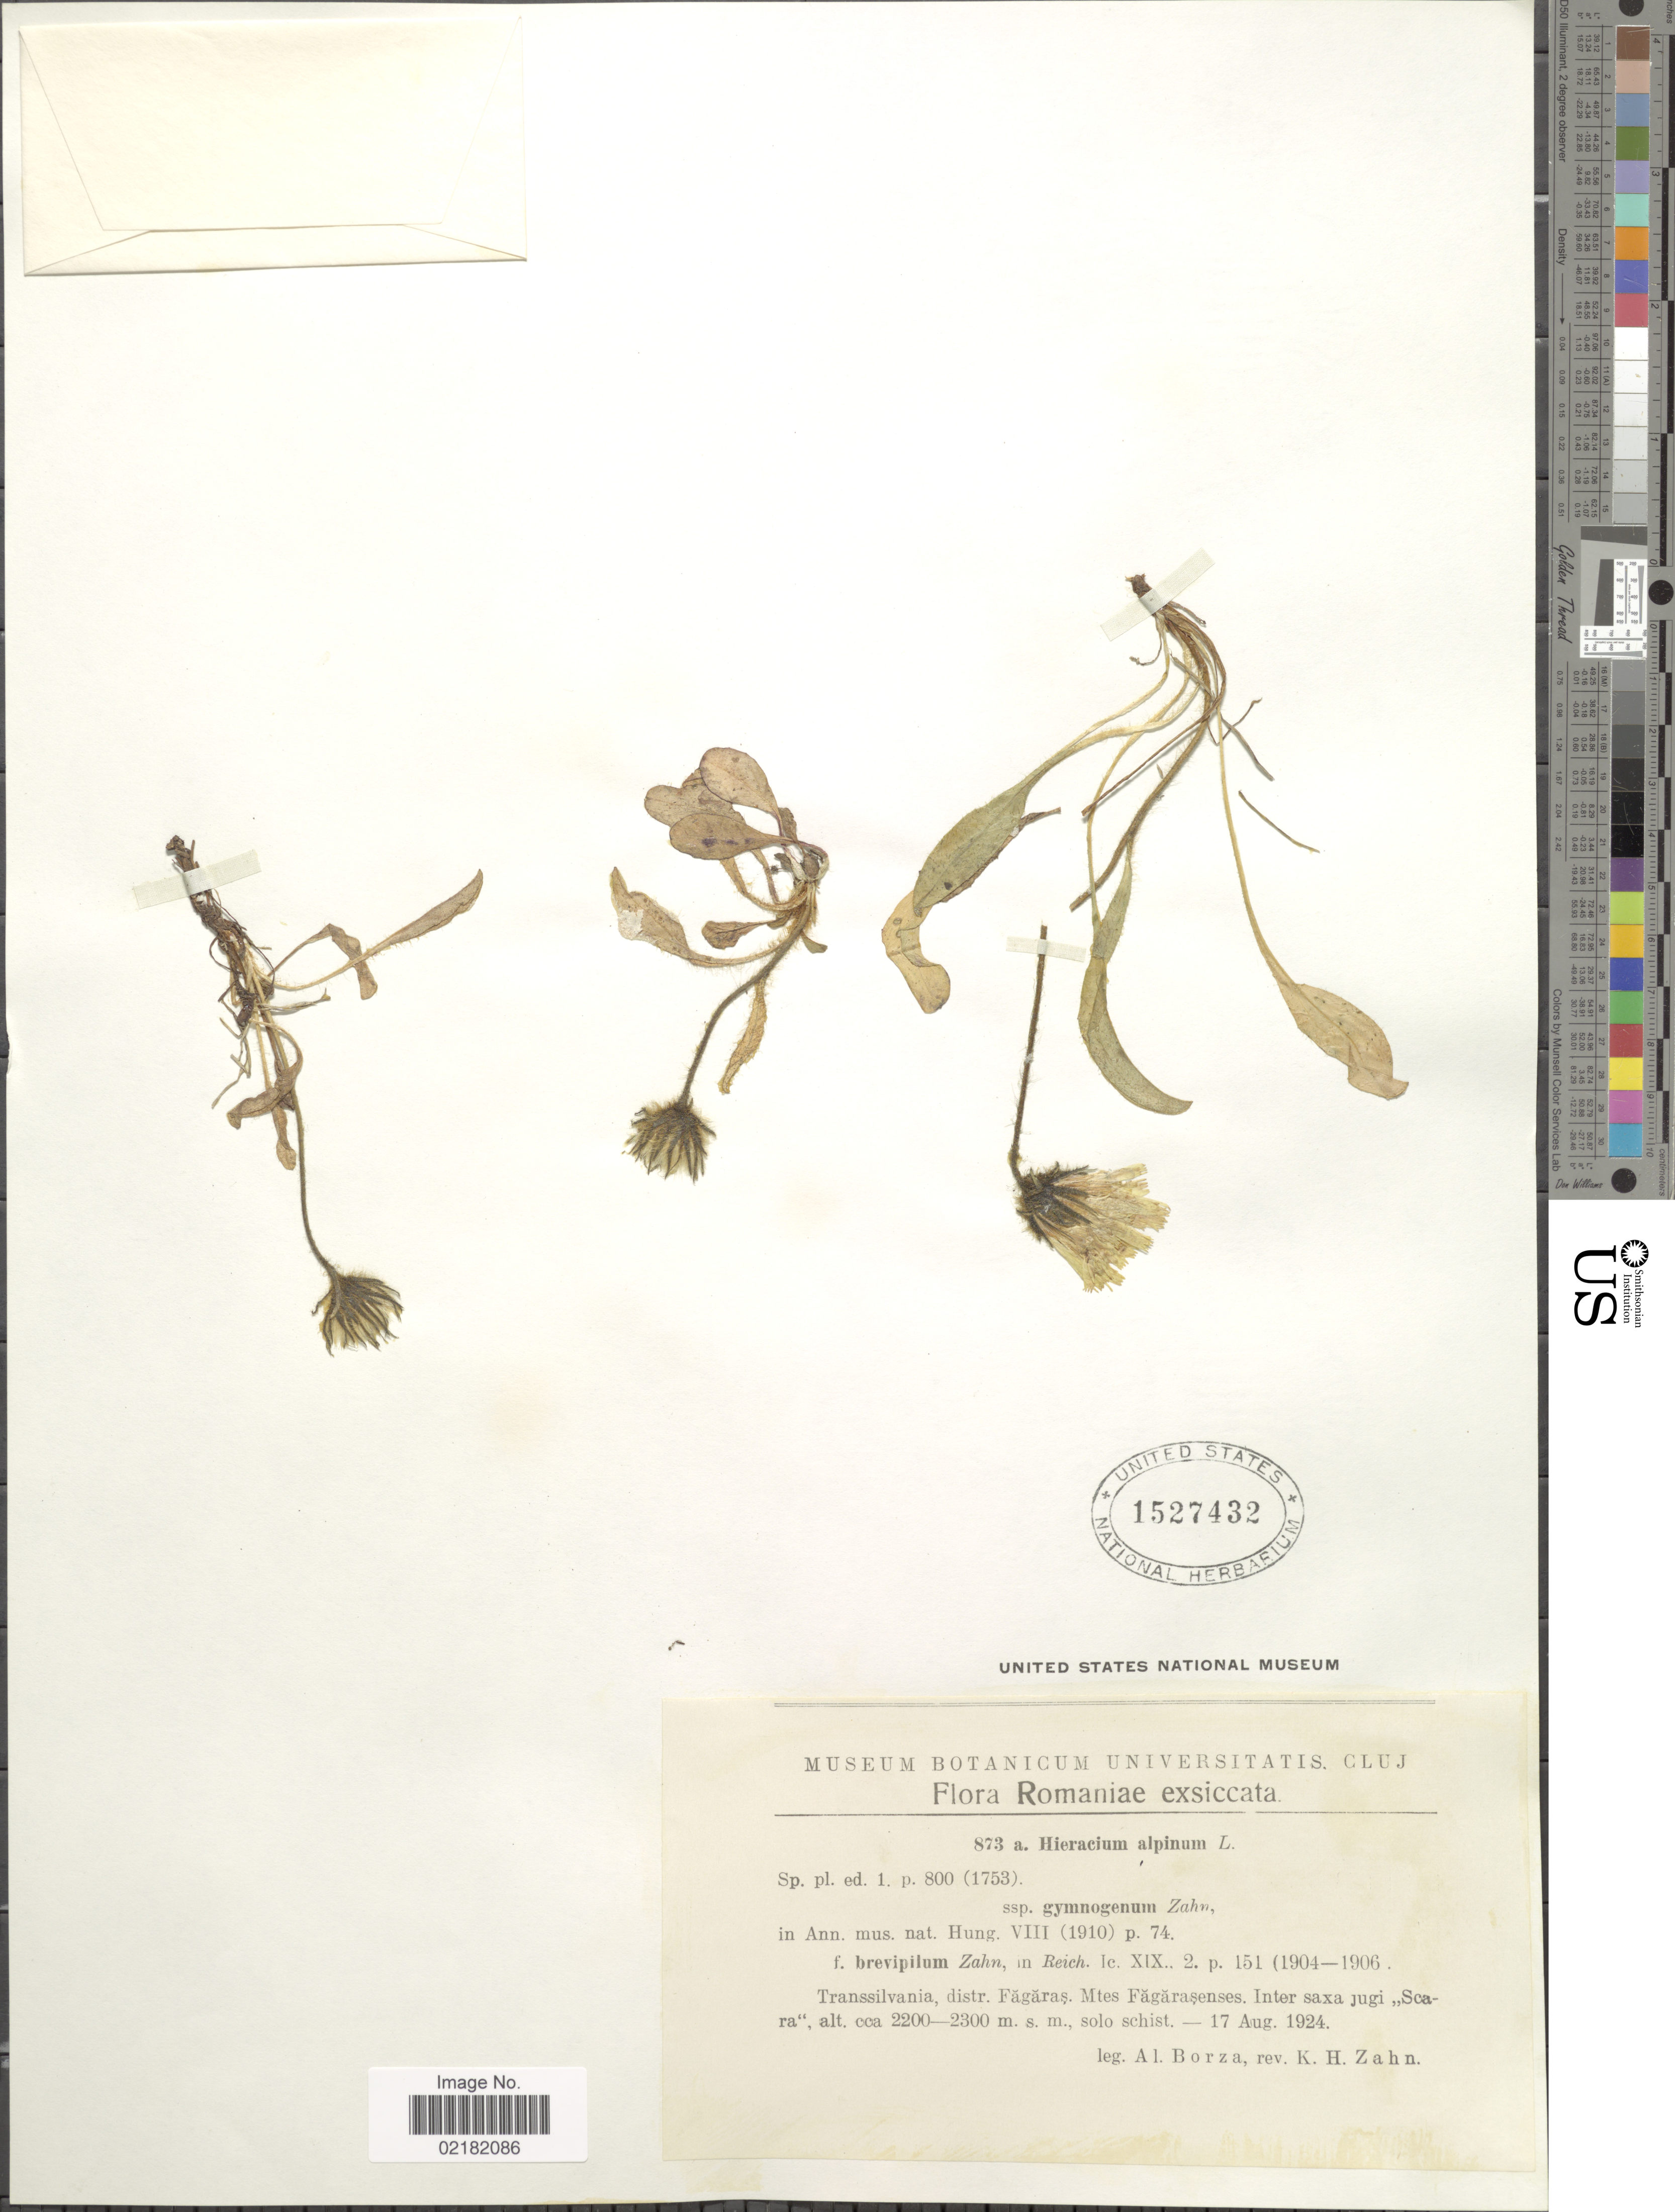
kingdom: Plantae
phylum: Tracheophyta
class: Magnoliopsida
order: Asterales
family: Asteraceae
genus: Hieracium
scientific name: Hieracium alpinum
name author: L.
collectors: A. Borza & K. Zahn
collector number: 873a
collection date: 1924-08-17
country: Romania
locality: Romaniae, Transsilvania, distr. Fagaras, Mtes Fagarasenses, inter saxa jugi "Scara".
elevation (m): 2200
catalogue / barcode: US 1527432